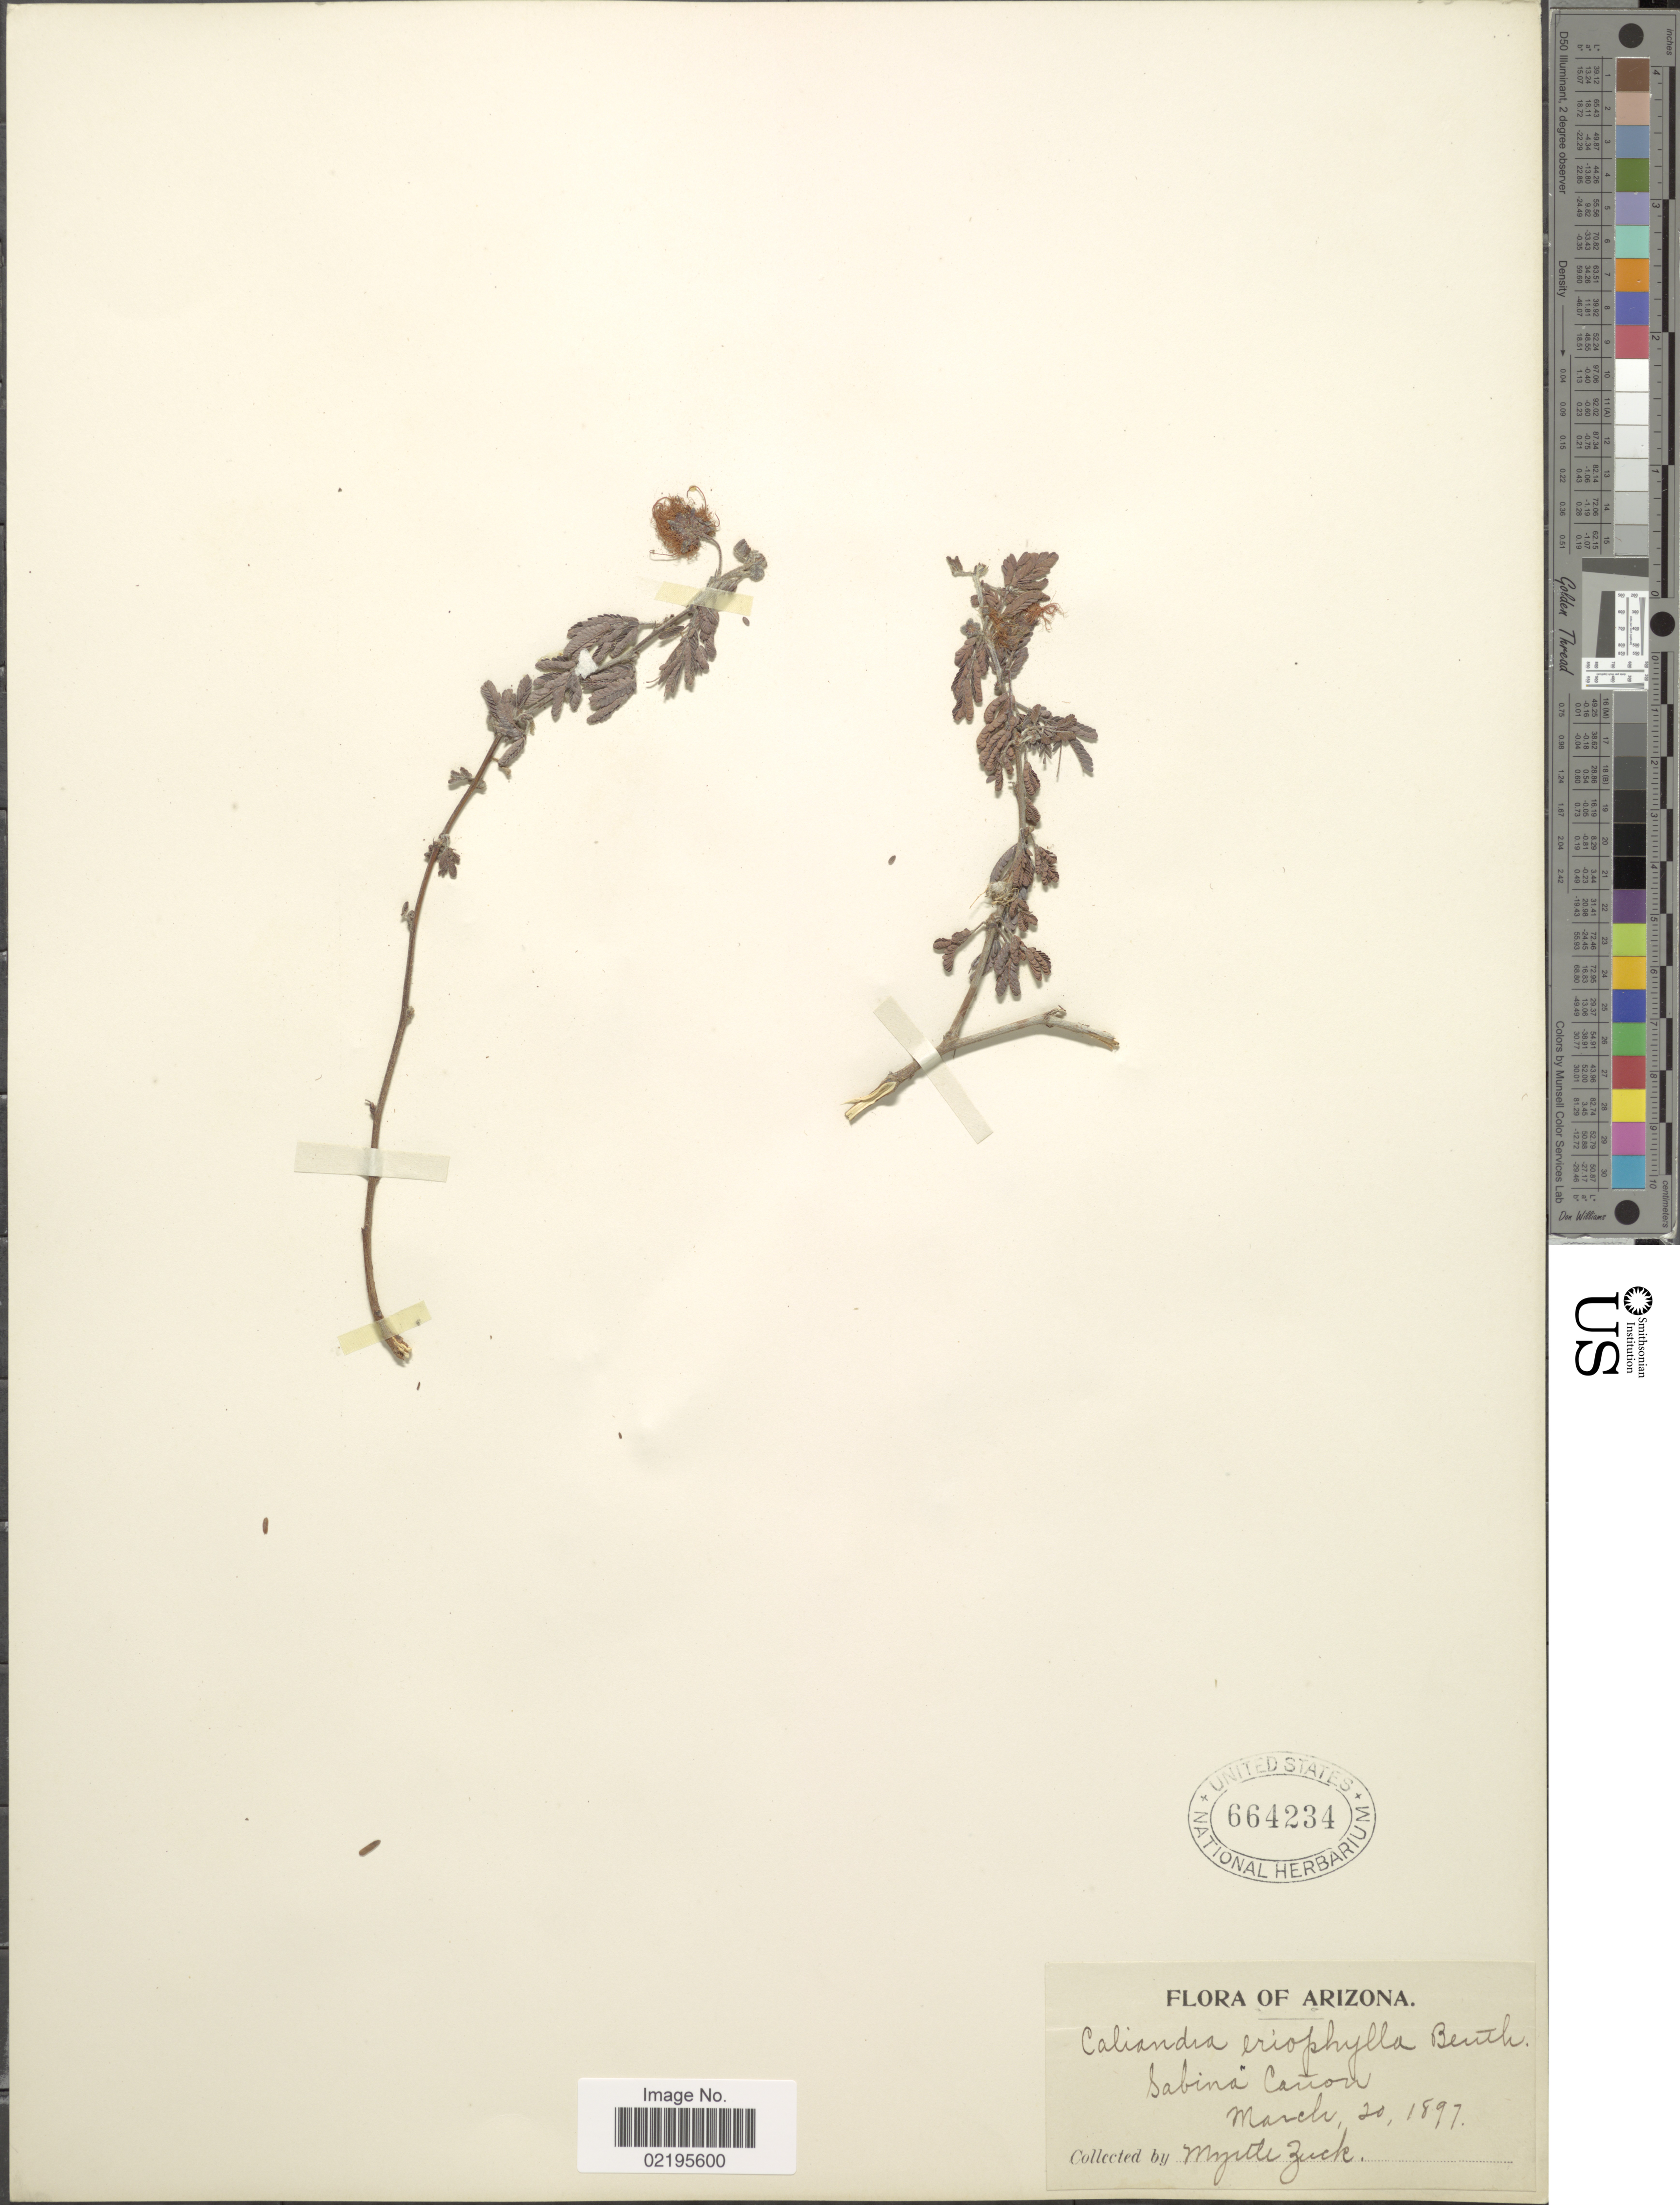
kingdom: Plantae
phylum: Tracheophyta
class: Magnoliopsida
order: Fabales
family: Fabaceae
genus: Calliandra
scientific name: Calliandra eriophylla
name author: Benth.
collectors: M. Zuck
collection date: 1897-03-20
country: United States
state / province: Arizona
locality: Sabina Canon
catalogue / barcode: US 664234